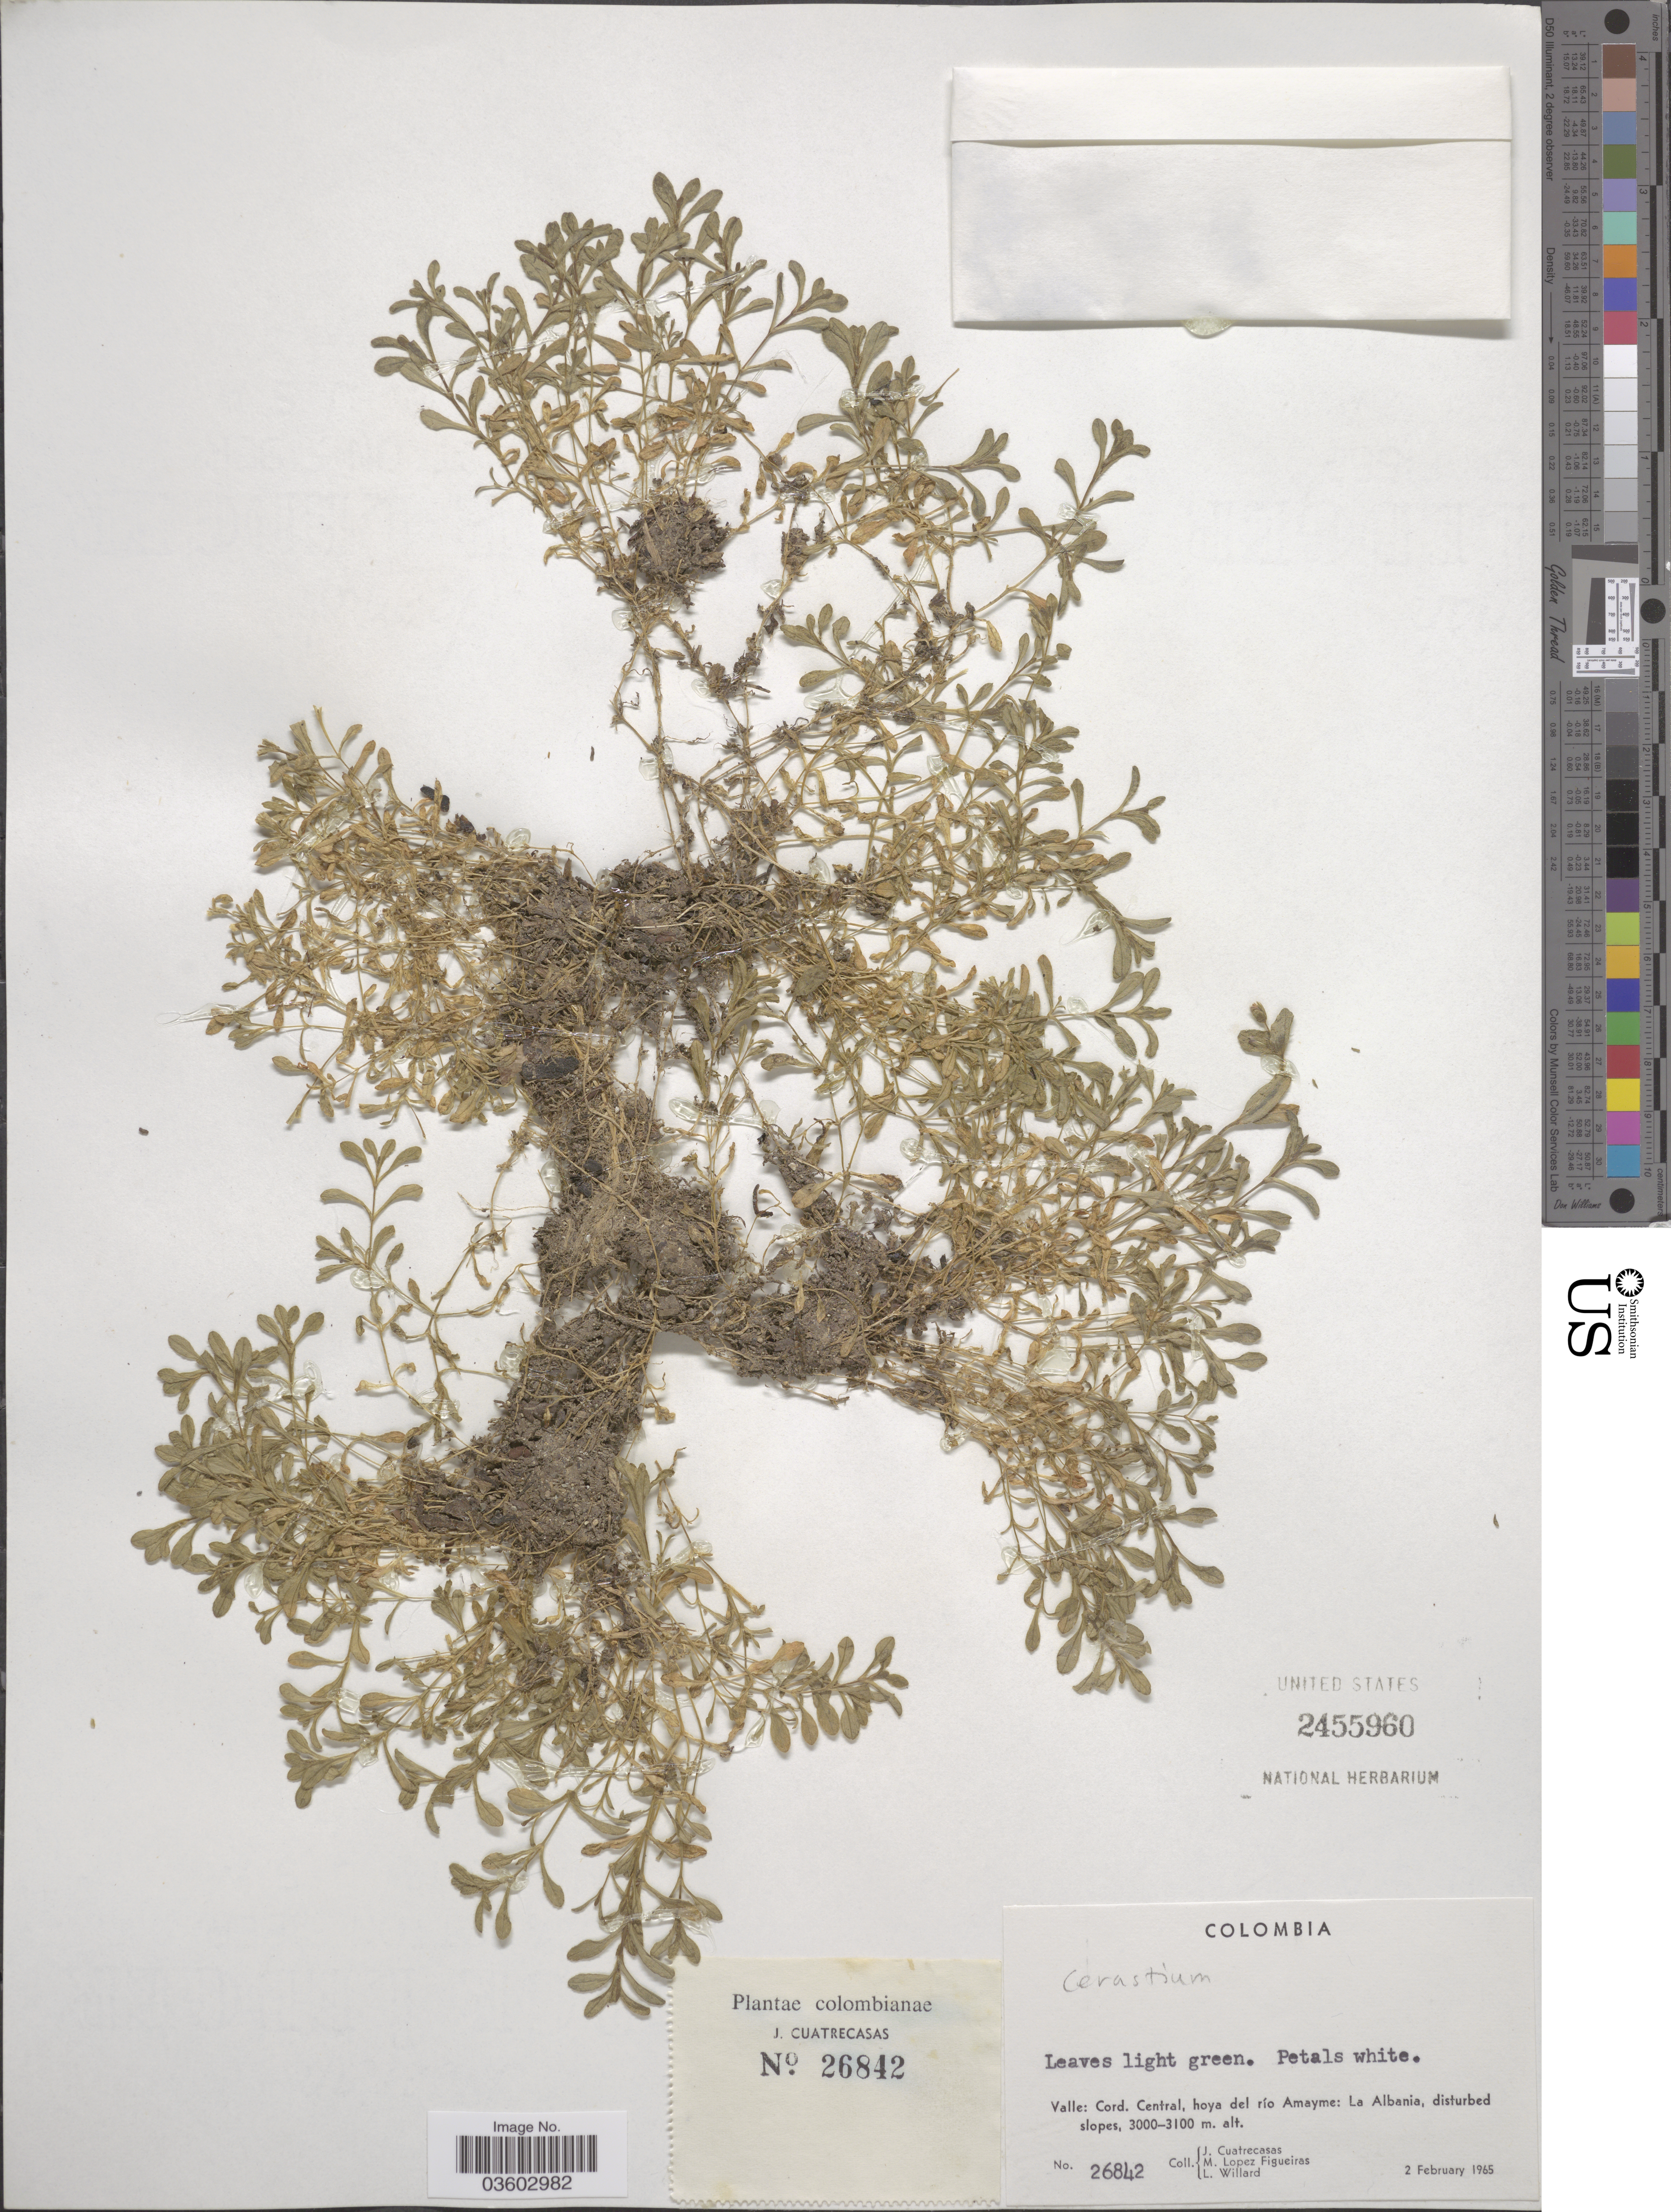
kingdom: Plantae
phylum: Tracheophyta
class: Magnoliopsida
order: Caryophyllales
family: Caryophyllaceae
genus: Cerastium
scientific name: Cerastium sp.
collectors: J. Cuatrecasas, M. López Figueiras & L. Willard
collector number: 26842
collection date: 1965-02-02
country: Colombia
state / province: Valle del Cauca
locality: Valle: Cord. Central, hoya del río Amayme: La Albania.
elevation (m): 3000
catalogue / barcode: US 2455960